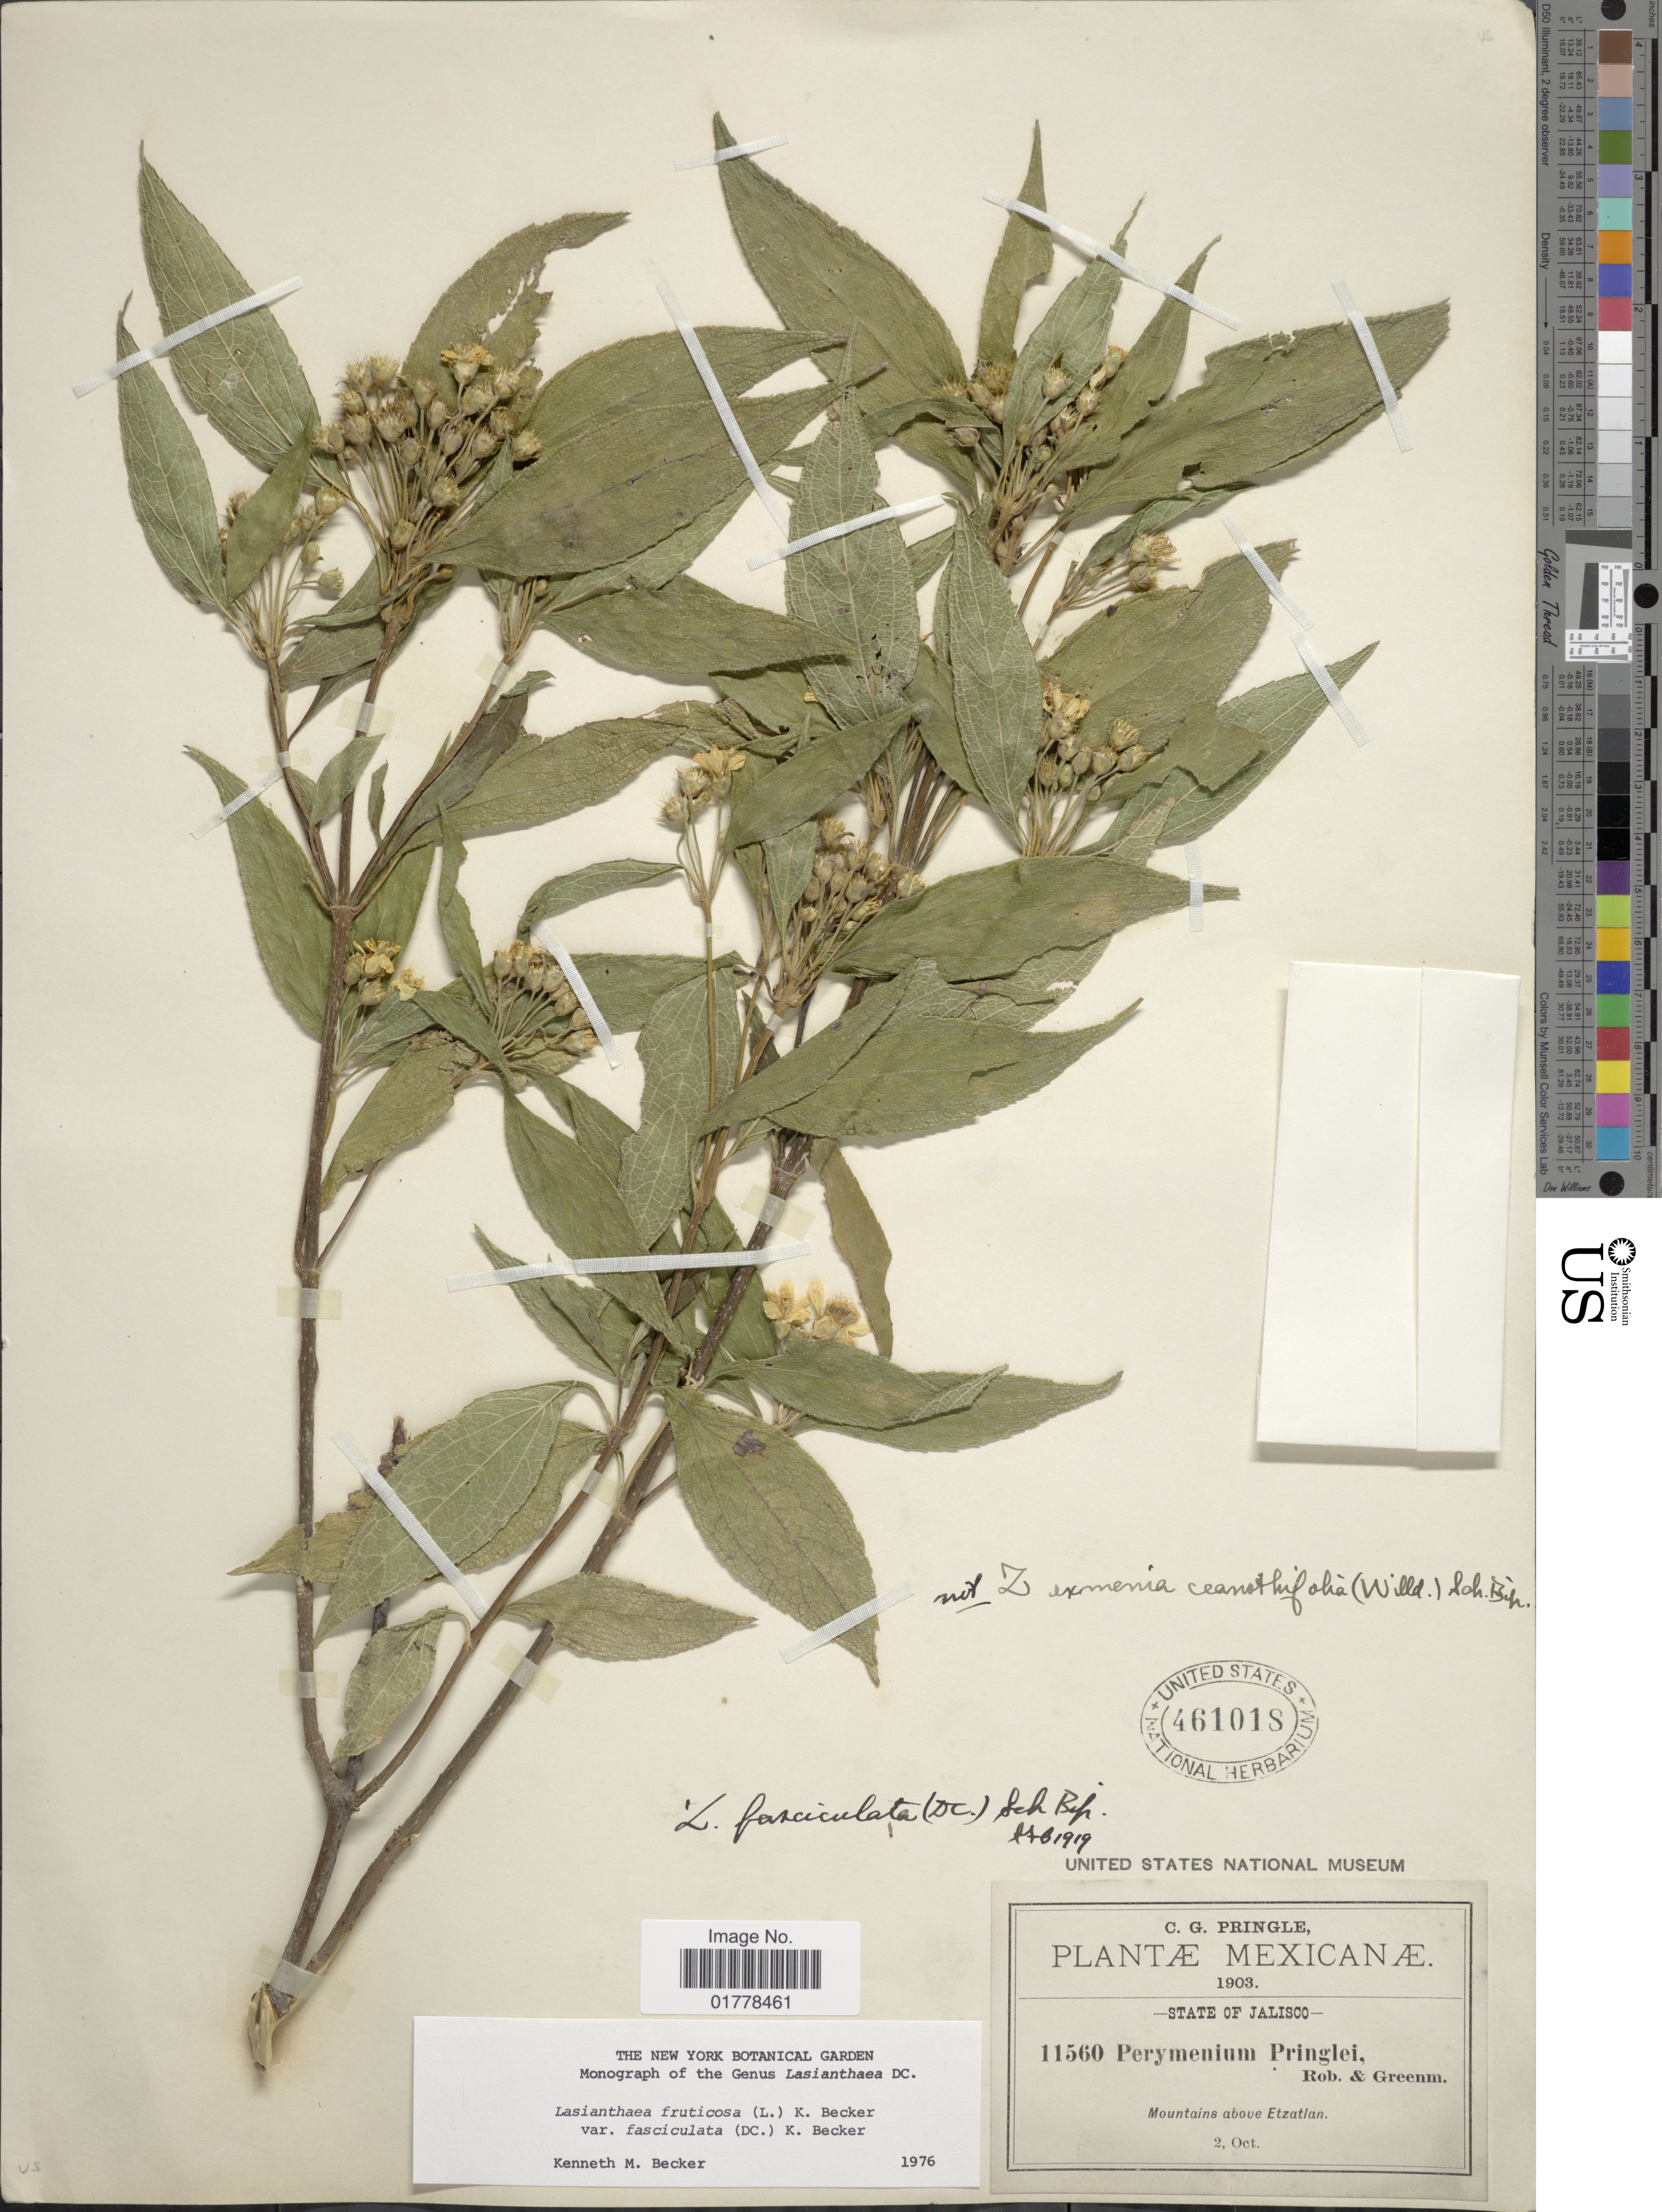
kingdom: Plantae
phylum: Tracheophyta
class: Magnoliopsida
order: Asterales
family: Asteraceae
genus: Lasianthaea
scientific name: Lasianthaea fruticosa var. fasciculata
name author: (DC.) K.M. Becker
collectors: C. G. Pringle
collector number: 11560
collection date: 1903-10-02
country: Mexico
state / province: Jalisco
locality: State of Jalisco. Mountains above Etzatlan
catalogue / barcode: US 461018